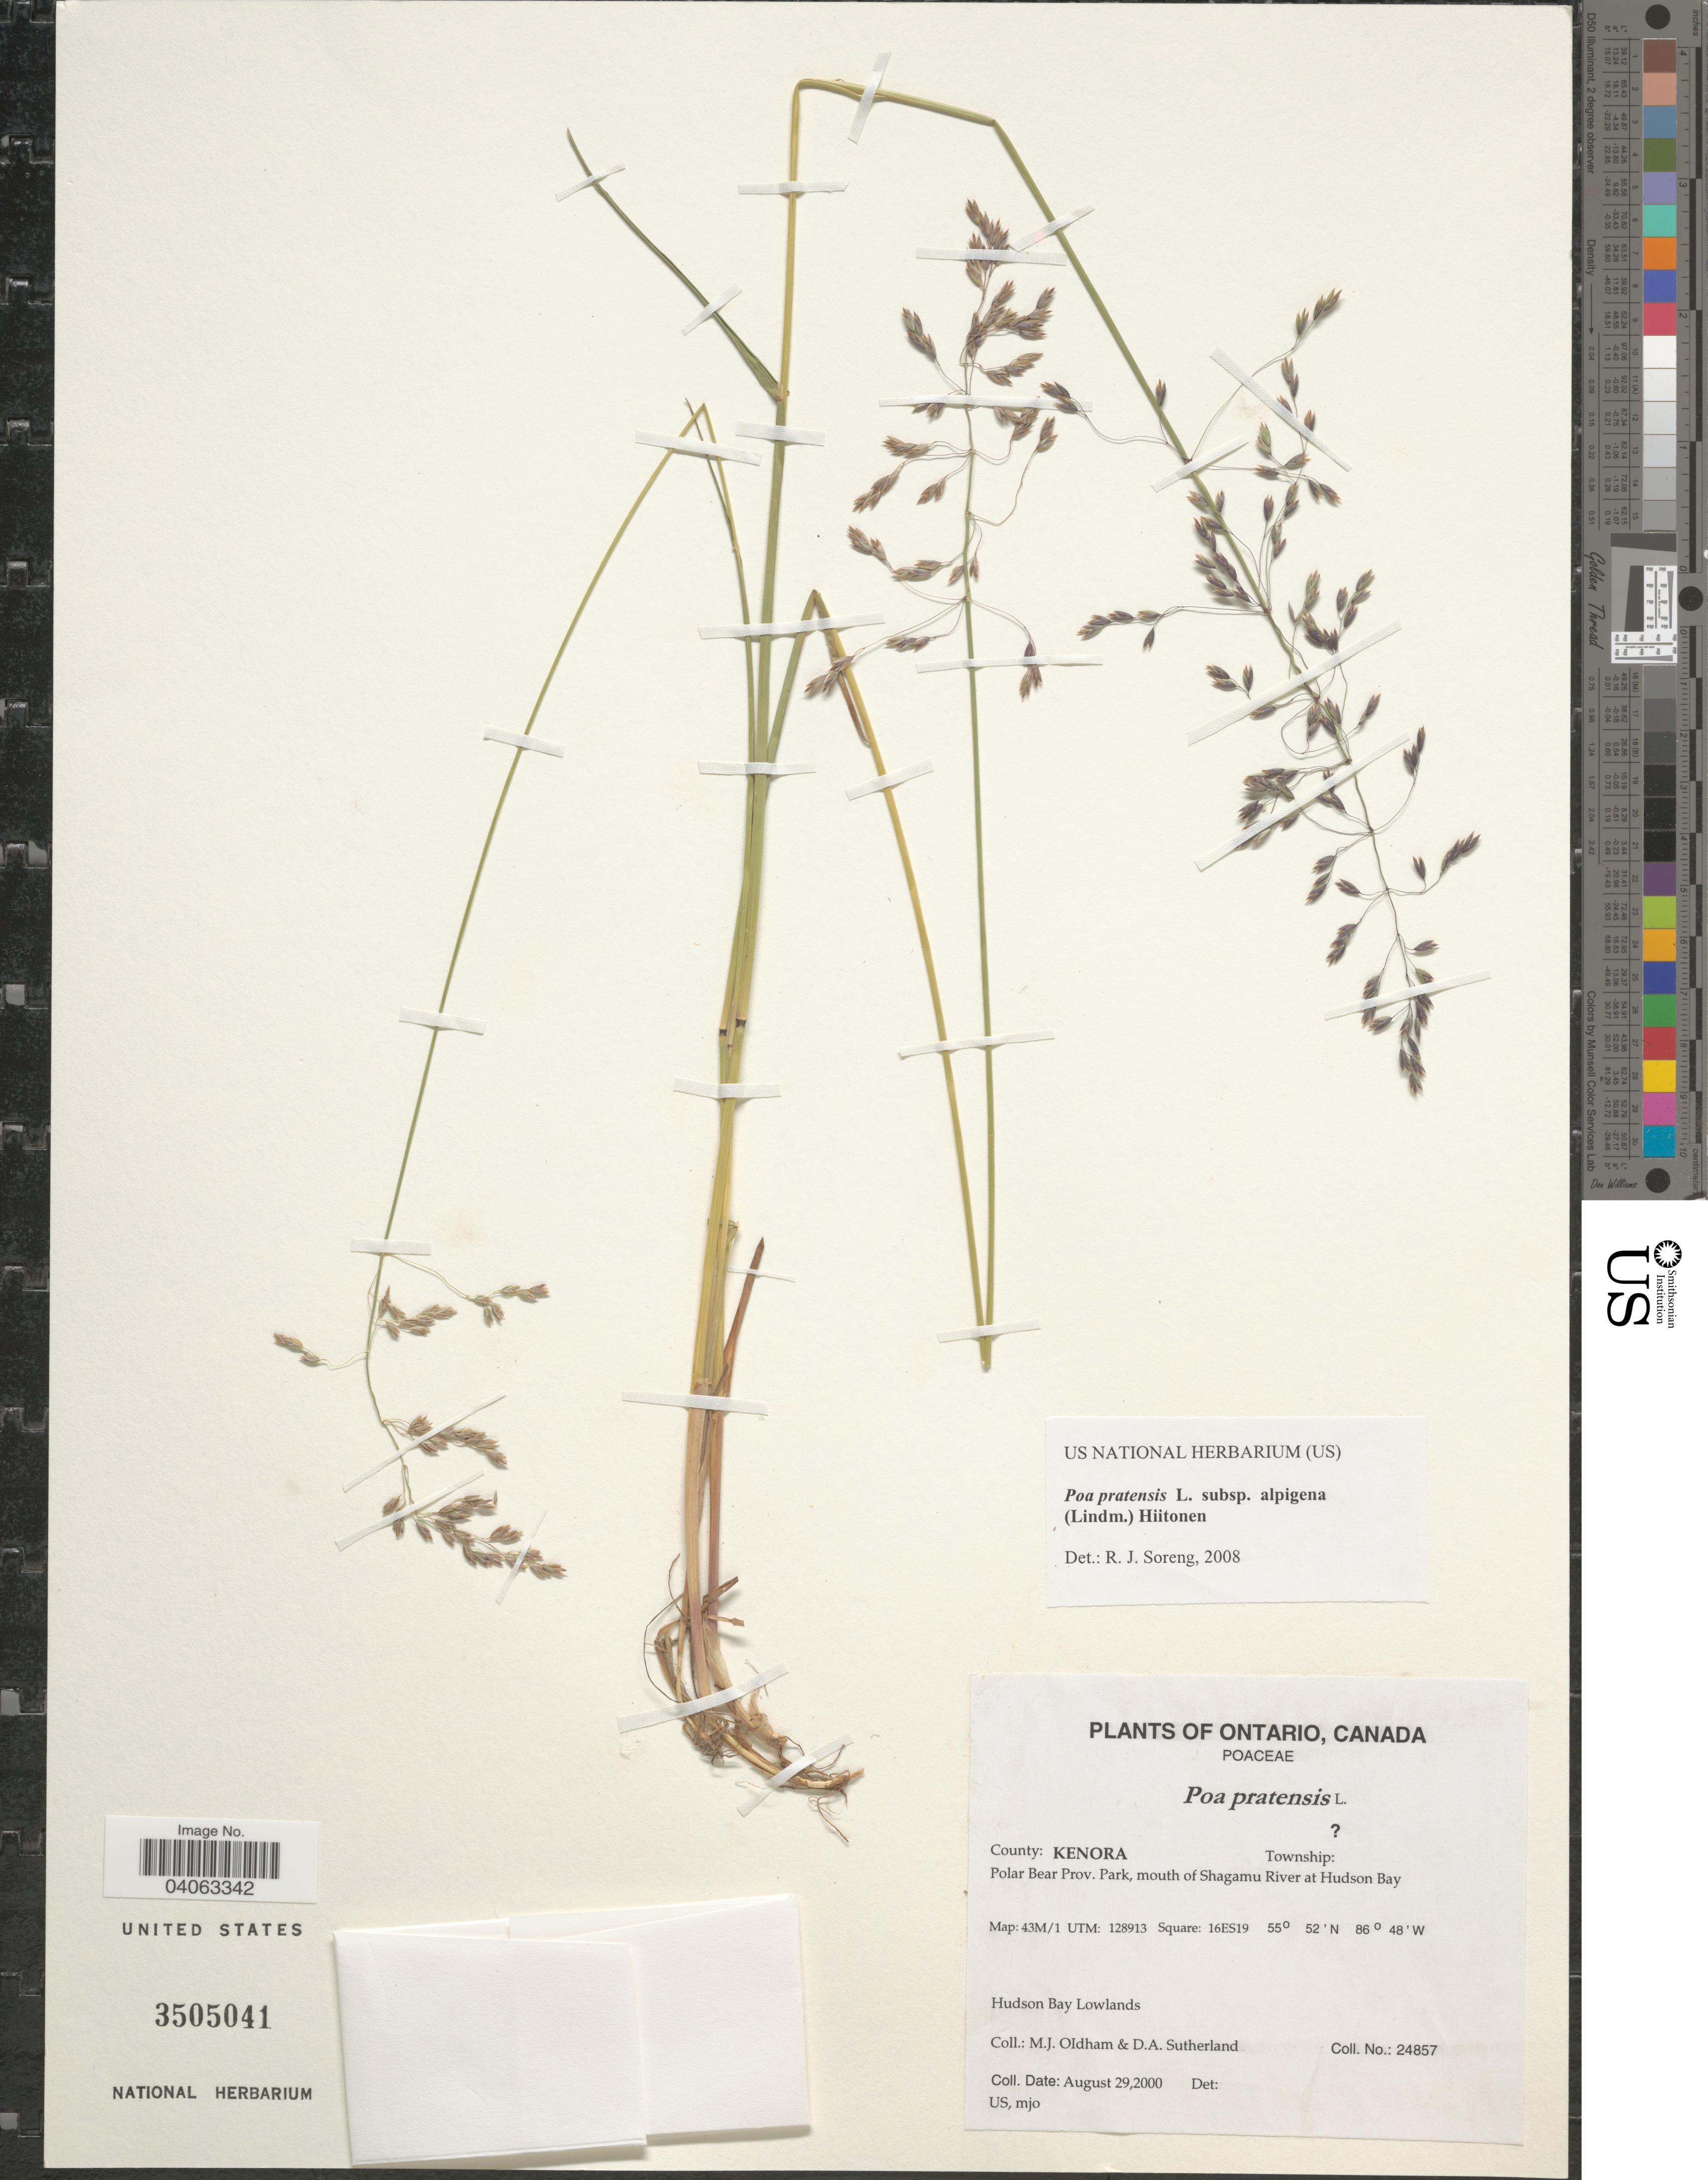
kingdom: Plantae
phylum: Tracheophyta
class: Liliopsida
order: Poales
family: Poaceae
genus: Poa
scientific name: Poa pratensis subsp. alpigena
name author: (Lindm.) Hiitonen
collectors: M. Oldham & D. Sutherland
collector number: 24857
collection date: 2000-08-29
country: Canada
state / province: Ontario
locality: County: Kenora. Polar Bear Prov. Park, mouth of Shagamu River at Hudson Bay. Map: 43M/1 UTM: 128913 Square: 16ES19. Hudson Bay Lowlands.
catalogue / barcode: US 3505041